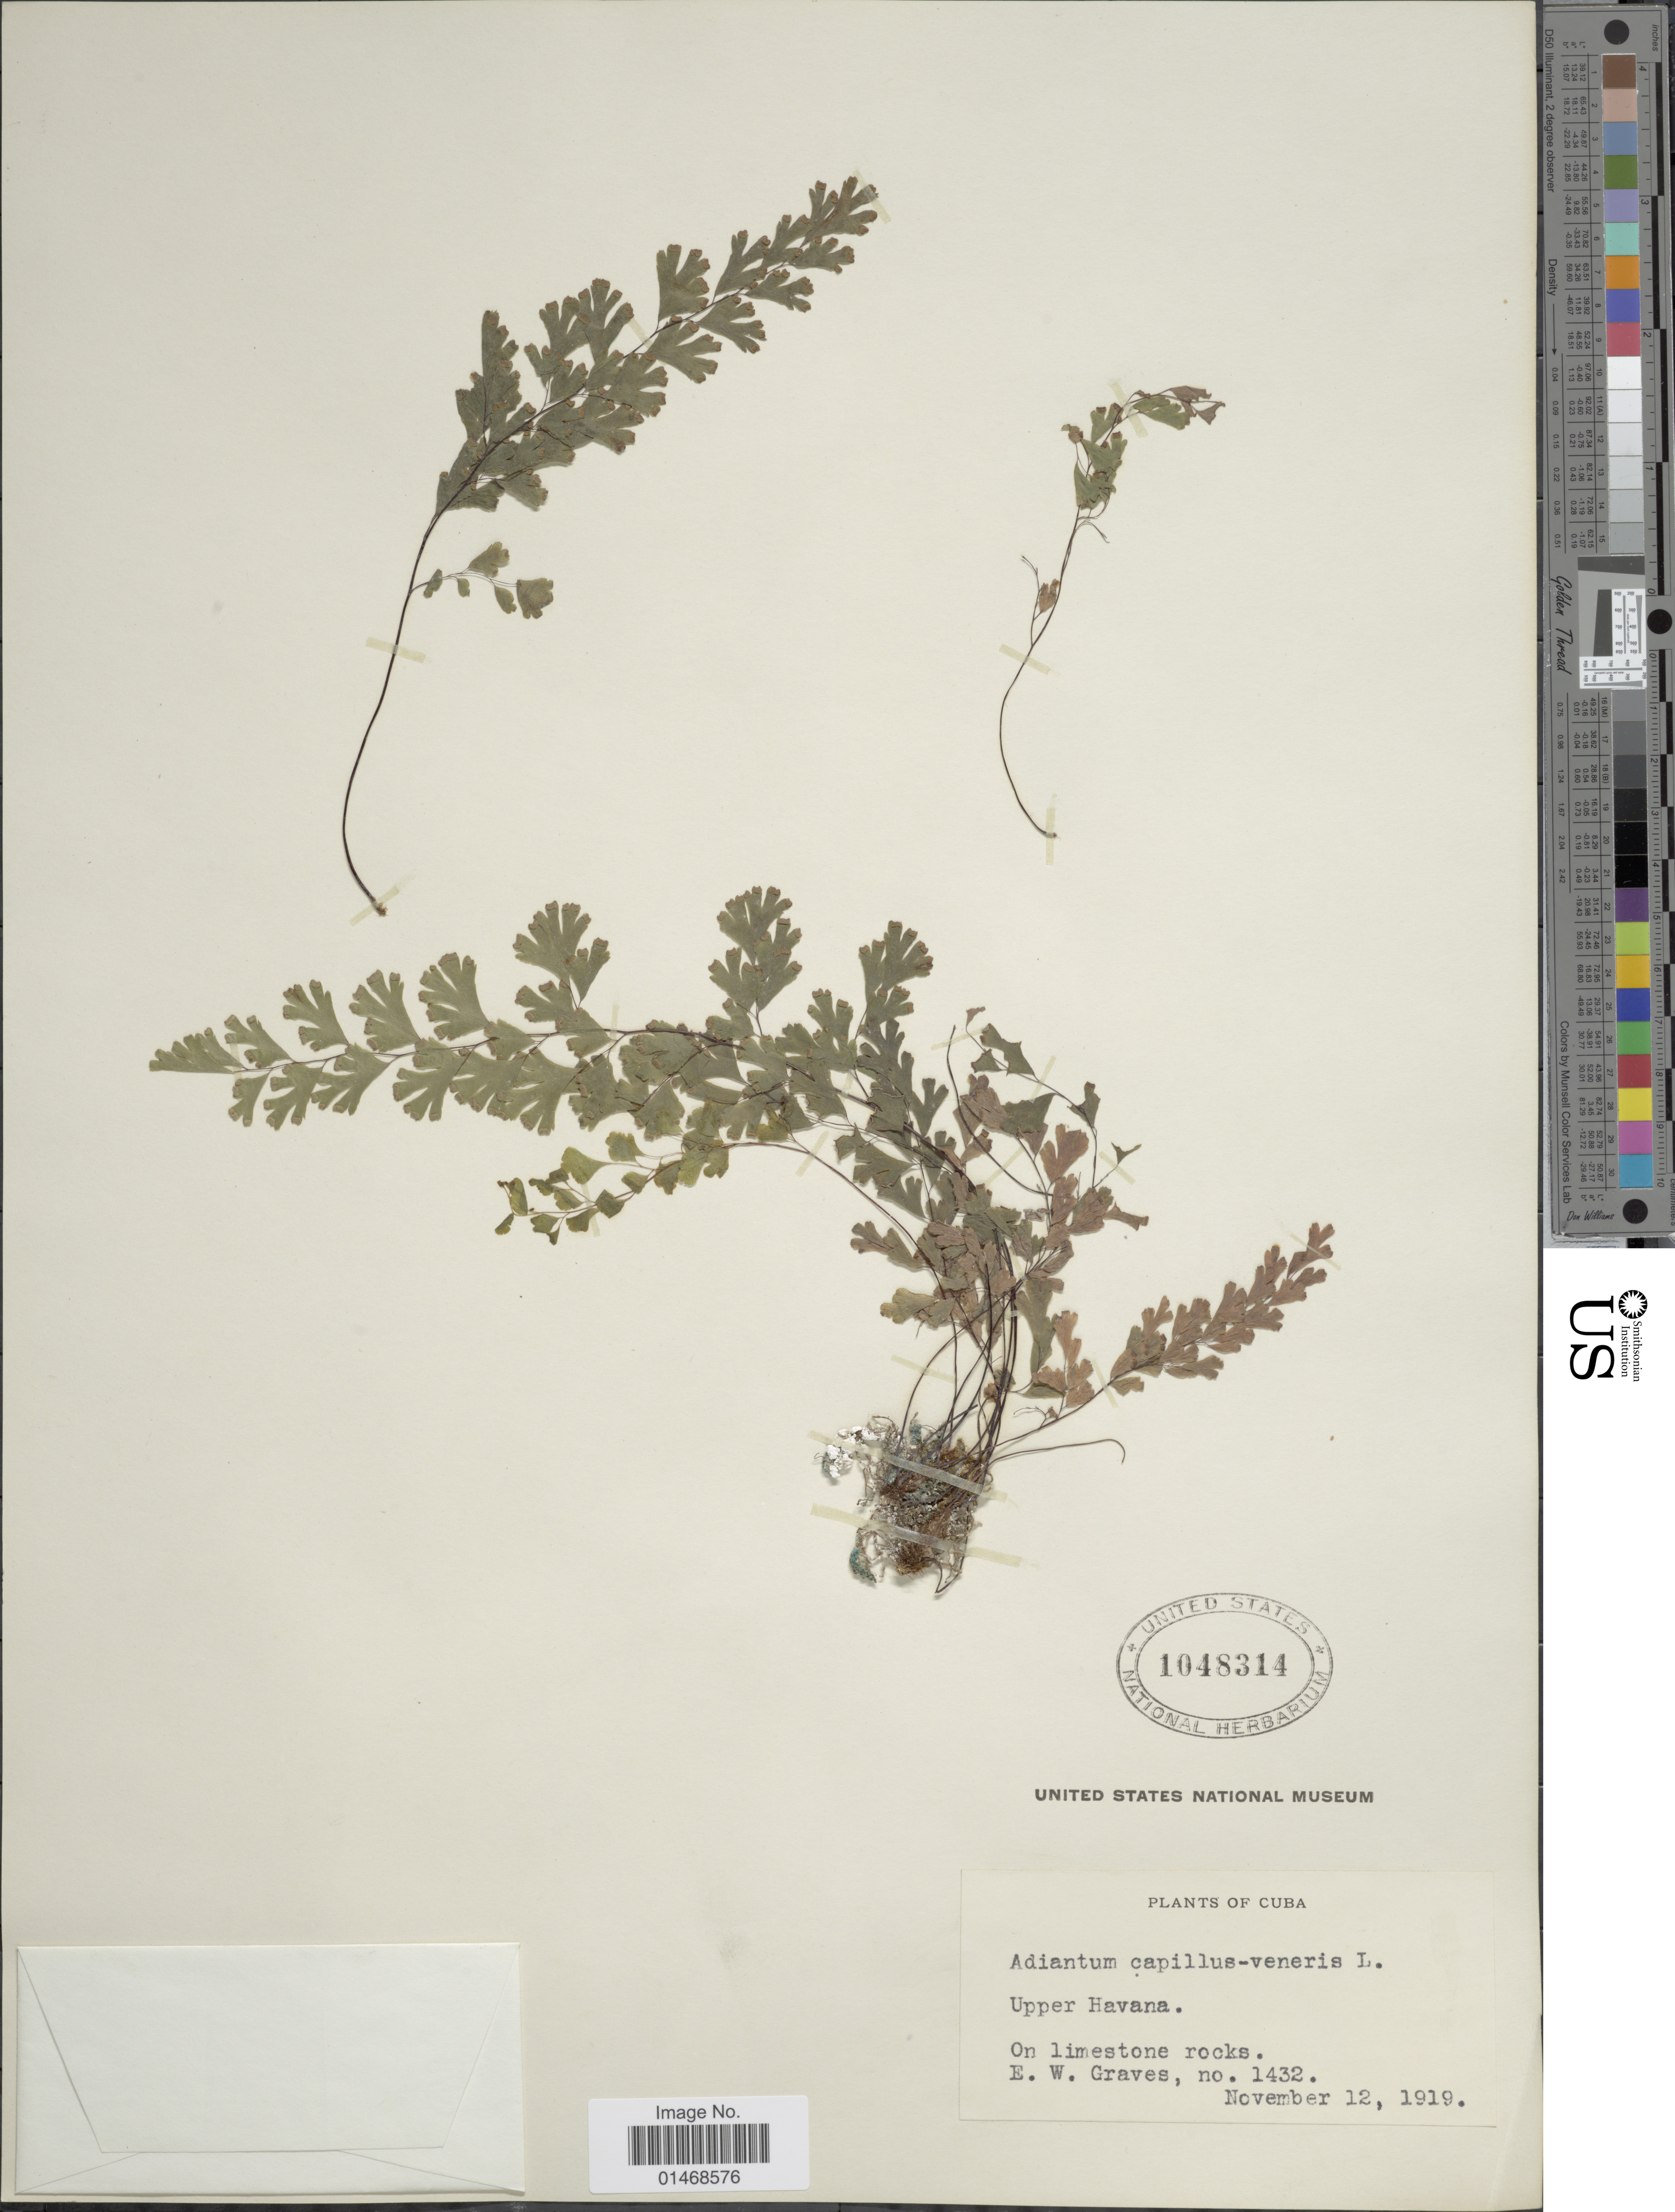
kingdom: Plantae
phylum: Tracheophyta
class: Polypodiopsida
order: Polypodiales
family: Pteridaceae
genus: Adiantum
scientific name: Adiantum capillus-veneris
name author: L.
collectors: E. Graves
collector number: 1432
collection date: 1919-11-12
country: Cuba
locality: Upper Havana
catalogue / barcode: US 1048314